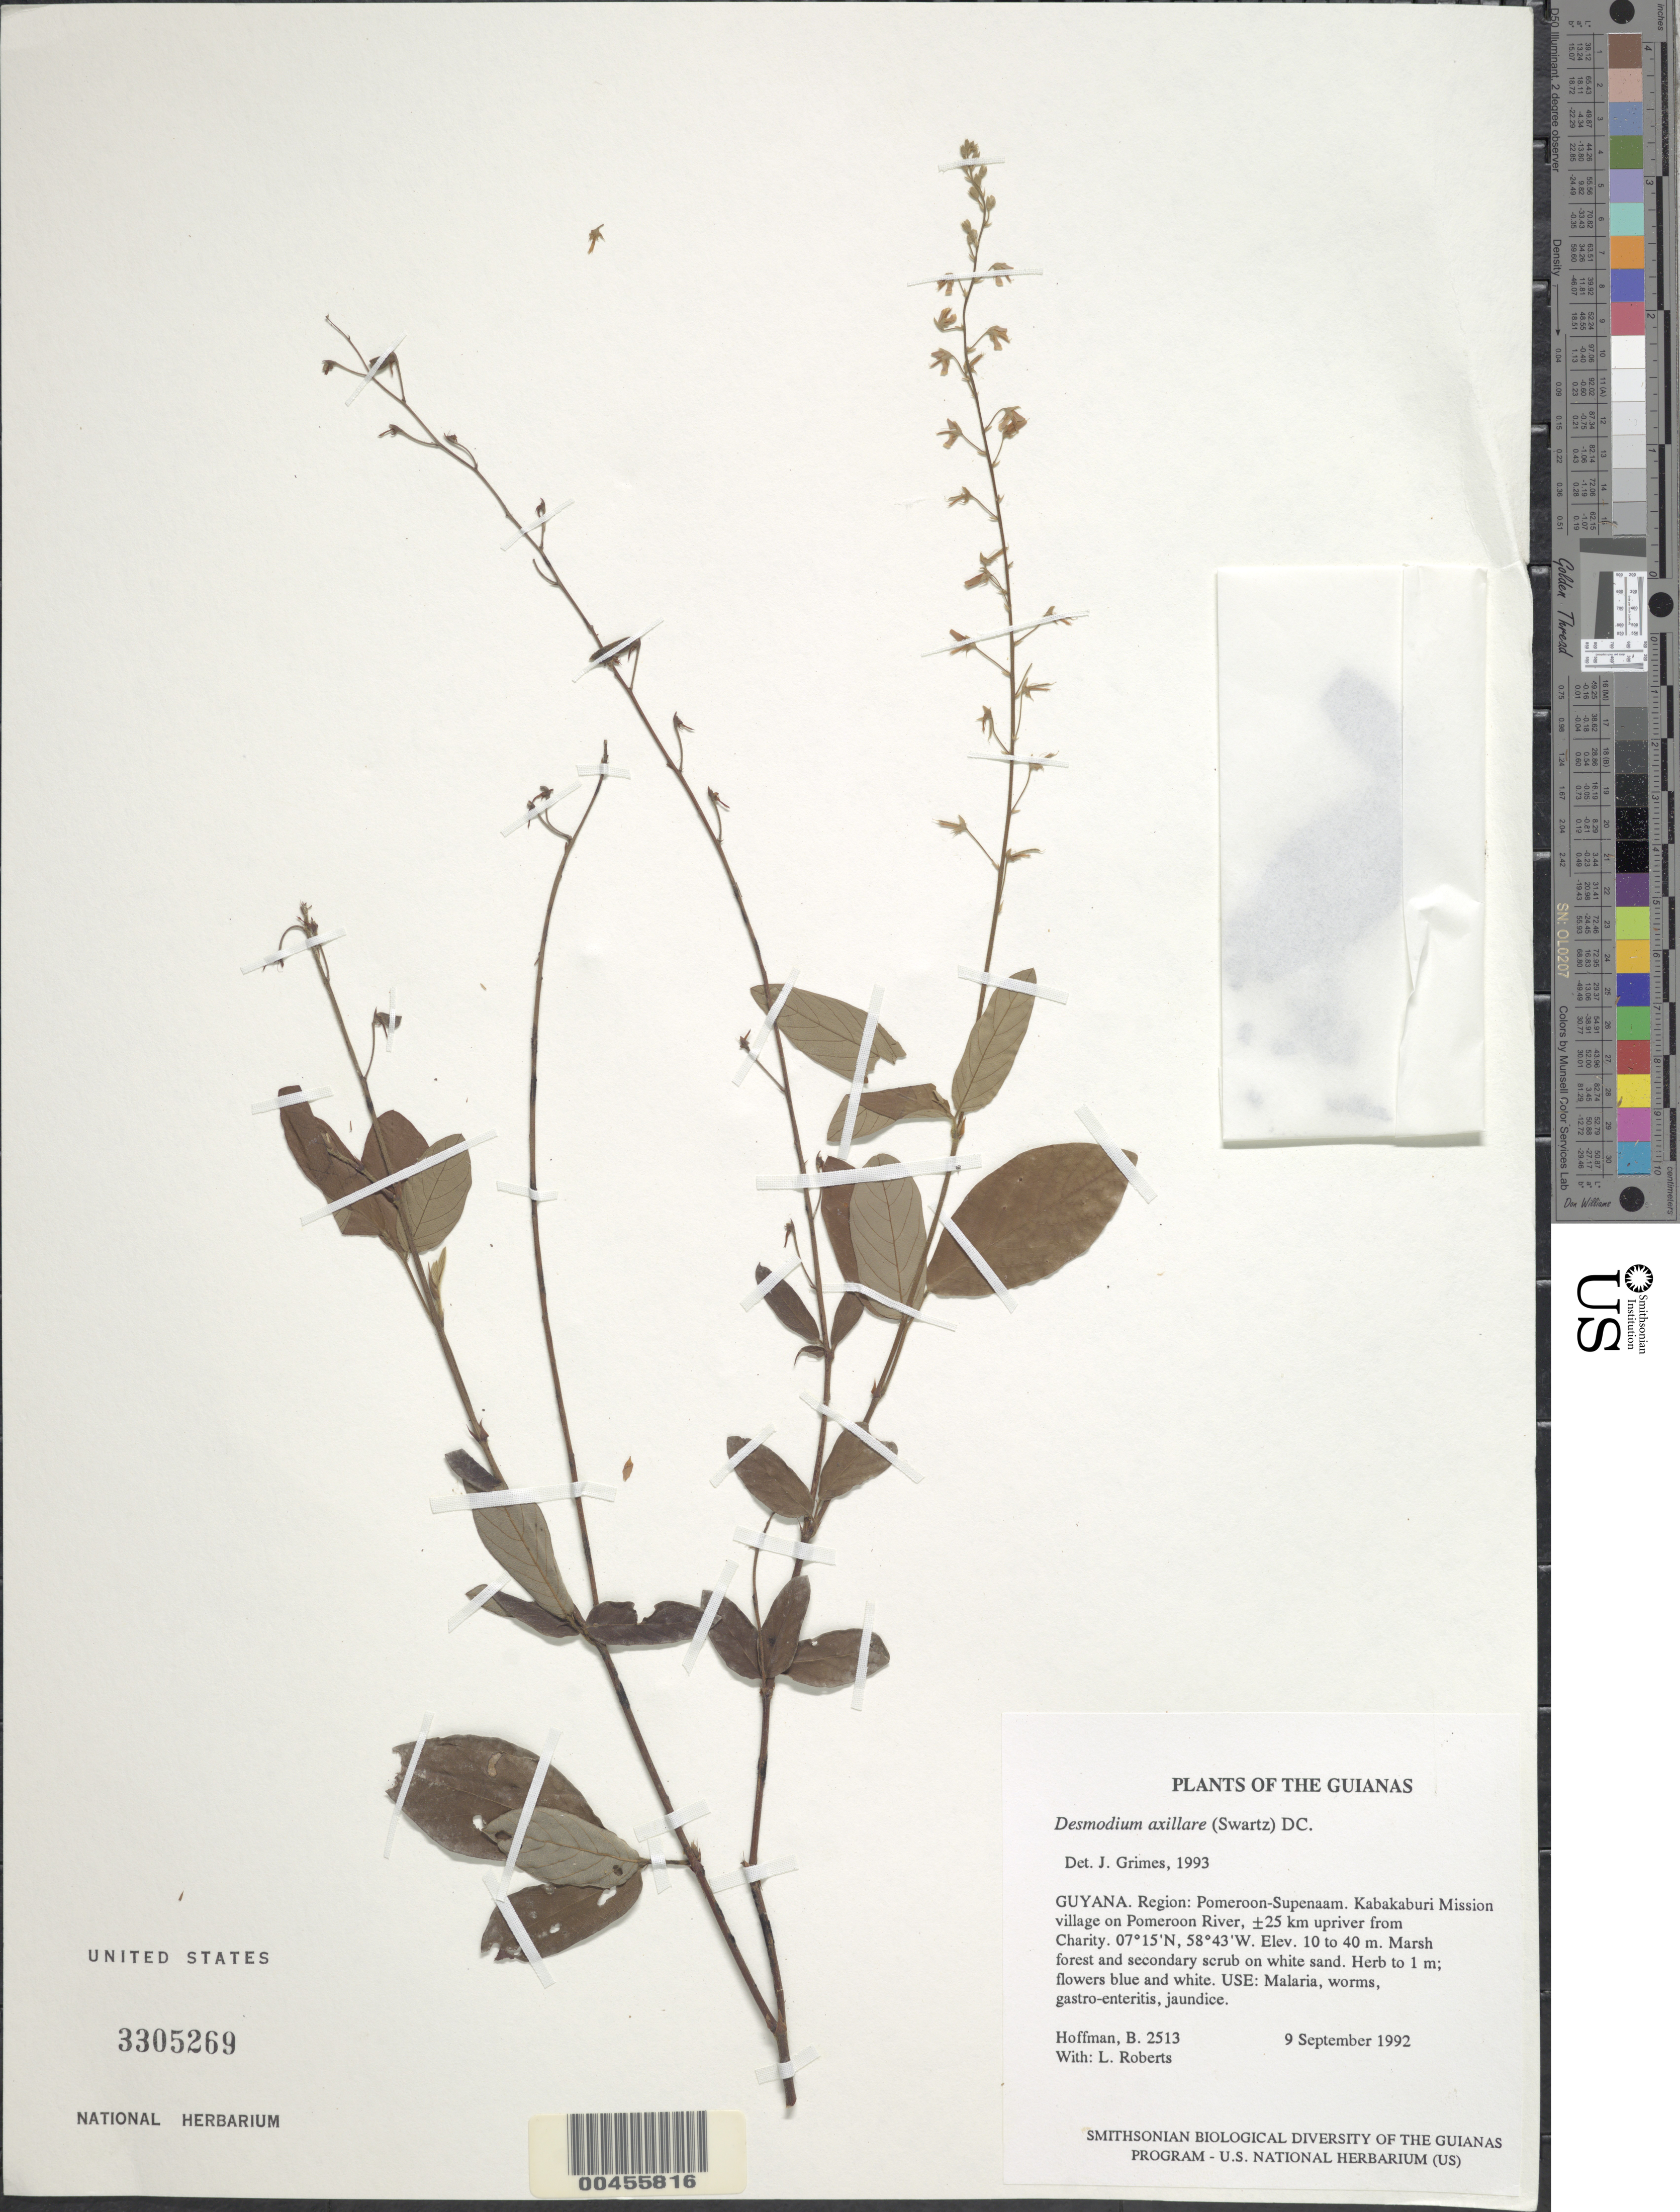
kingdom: Plantae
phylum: Tracheophyta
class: Magnoliopsida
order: Fabales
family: Fabaceae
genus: Desmodium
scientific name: Desmodium axillare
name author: (Sw.) DC.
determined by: Grimes, J.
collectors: B. Hoffman & L. Roberts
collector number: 2513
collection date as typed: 9 September 1992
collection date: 1992-09-09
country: Guyana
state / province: Pomeroon-Supenaam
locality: Kabakaburi Mission village, on Pomeroon River, ±25 km upriver from Charity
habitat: Marsh forest and secondary scrub on white sand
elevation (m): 10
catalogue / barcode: US 3305269